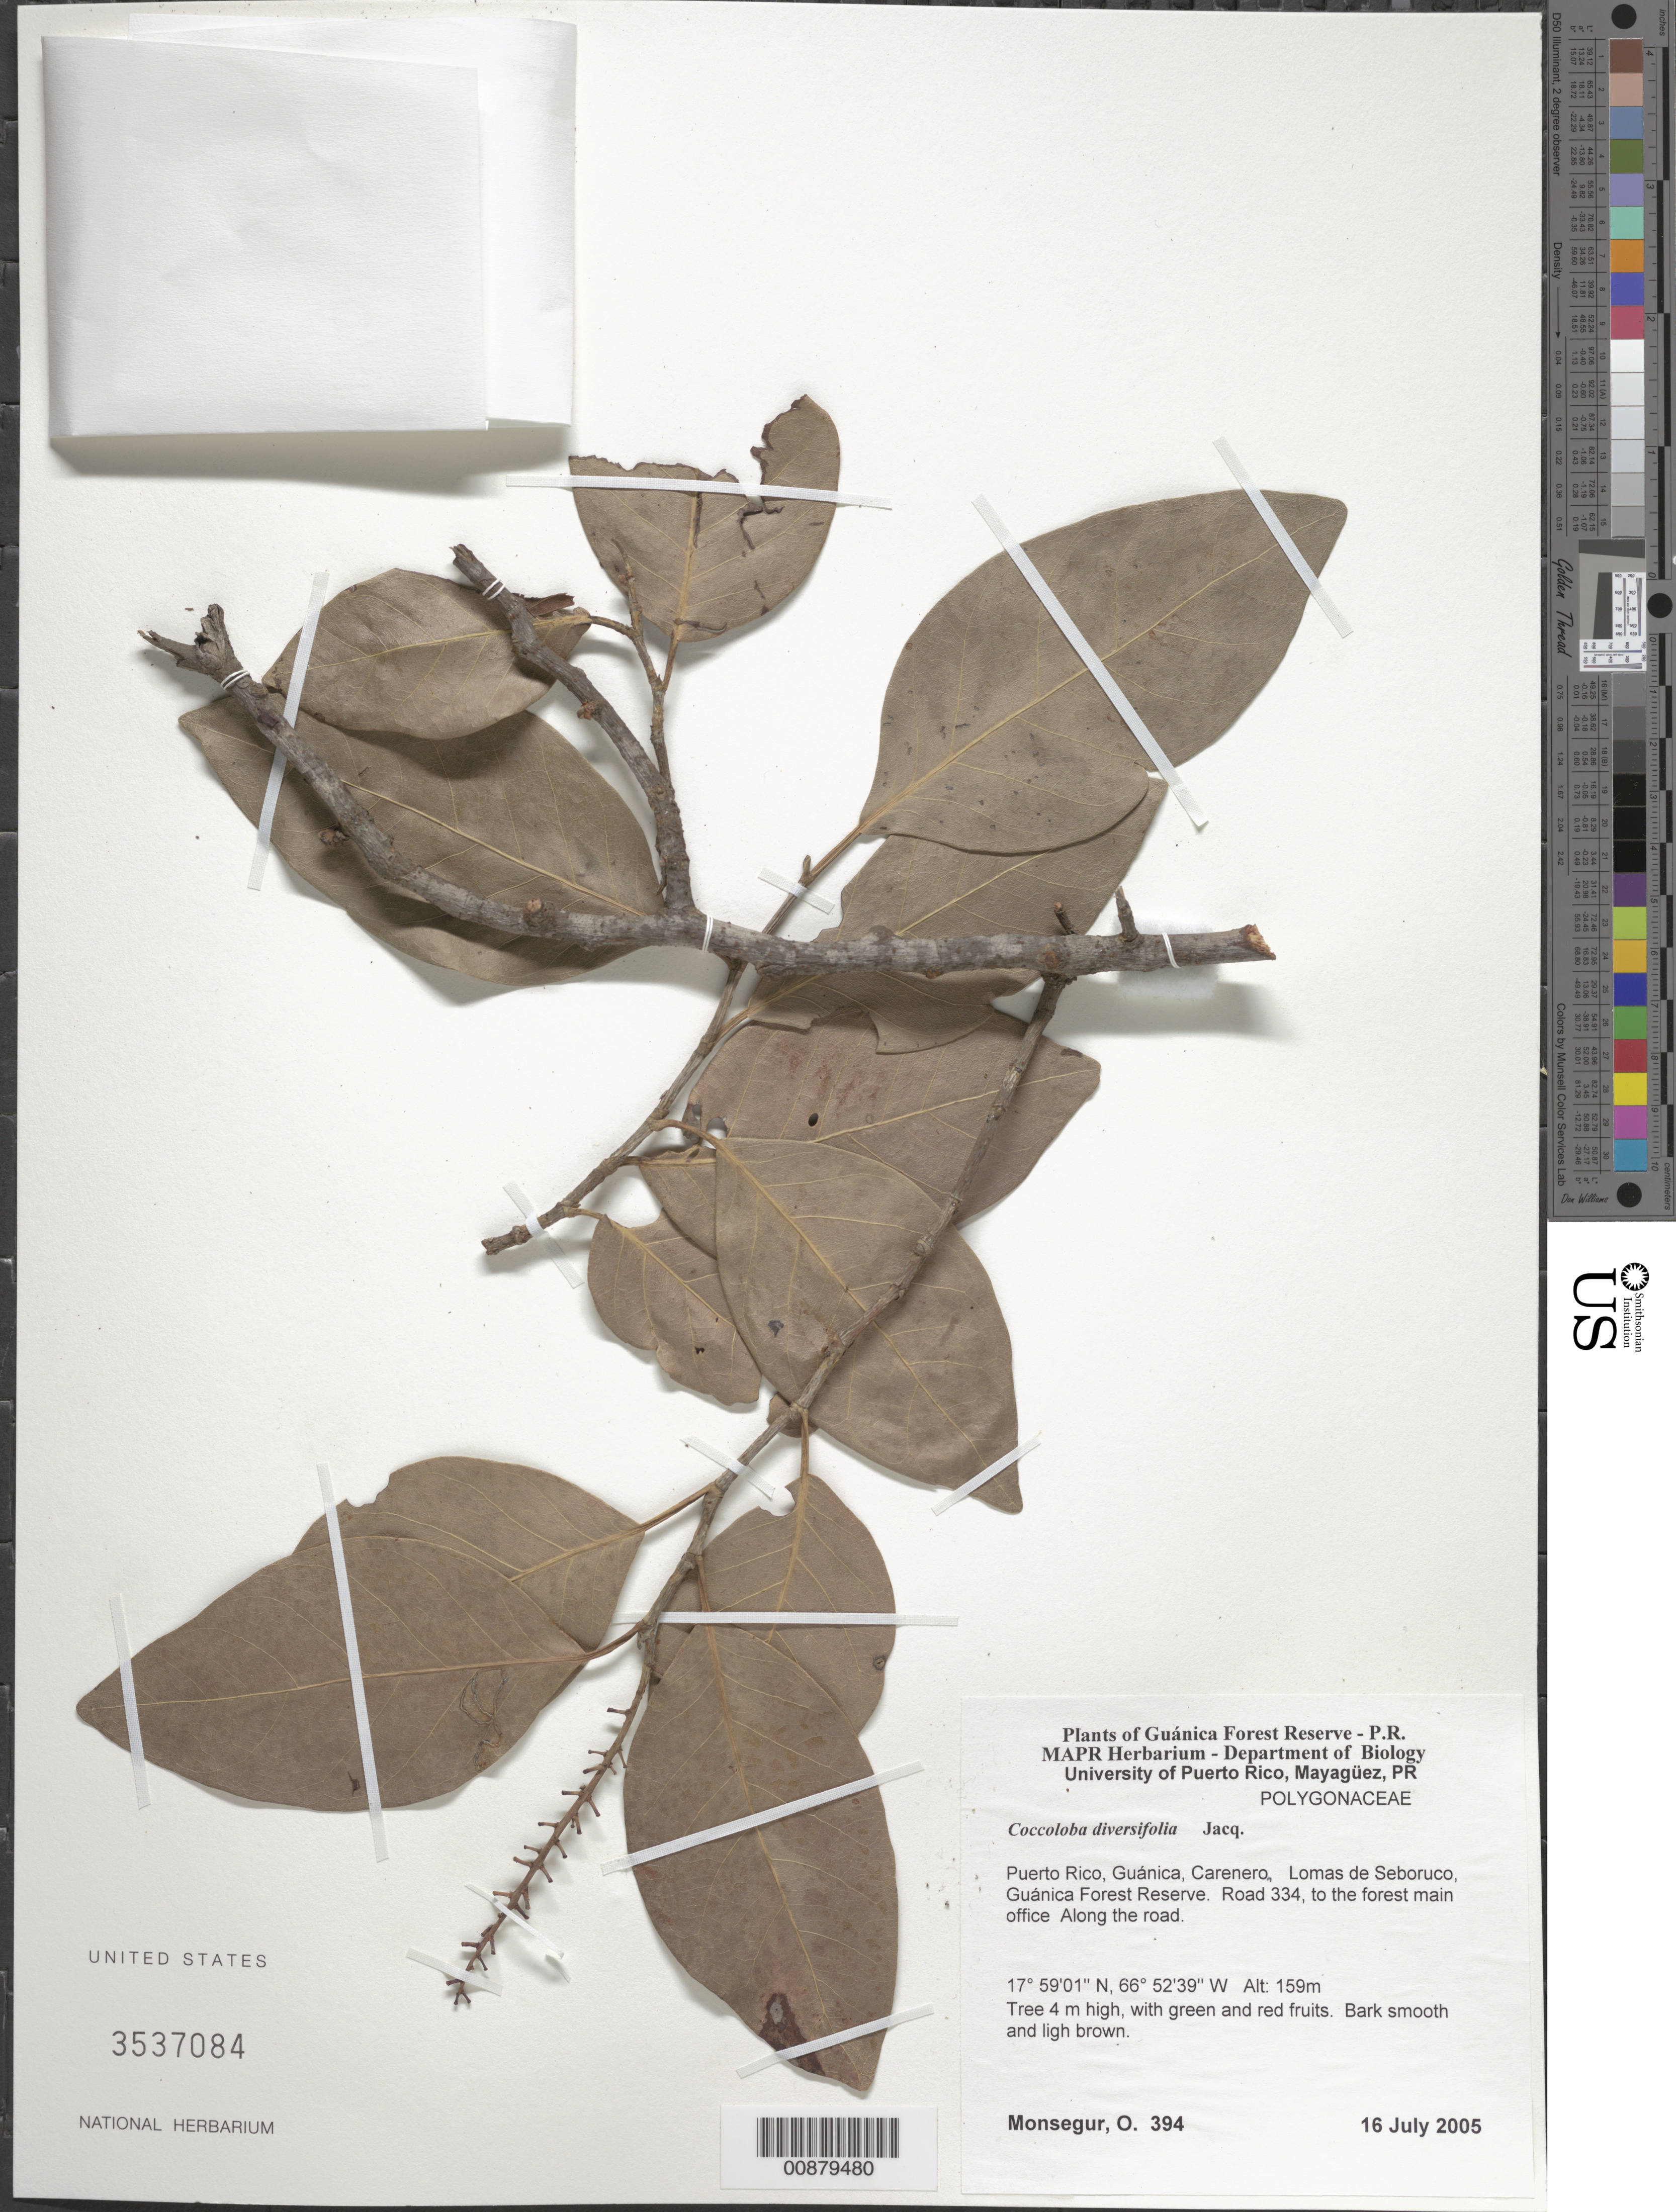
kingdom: Plantae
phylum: Tracheophyta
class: Magnoliopsida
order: Caryophyllales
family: Polygonaceae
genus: Coccoloba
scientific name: Coccoloba diversifolia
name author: Jacq.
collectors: O. Monsegur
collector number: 394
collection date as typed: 16 Jul 2005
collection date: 2005-07-16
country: Puerto Rico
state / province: Guánica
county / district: Carenero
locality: Guánica Forest Reserve. Lomas de Seboruco, road 334, to the forest main office. Along the road.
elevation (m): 159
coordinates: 17.5901, 66.52389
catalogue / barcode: US 3537084